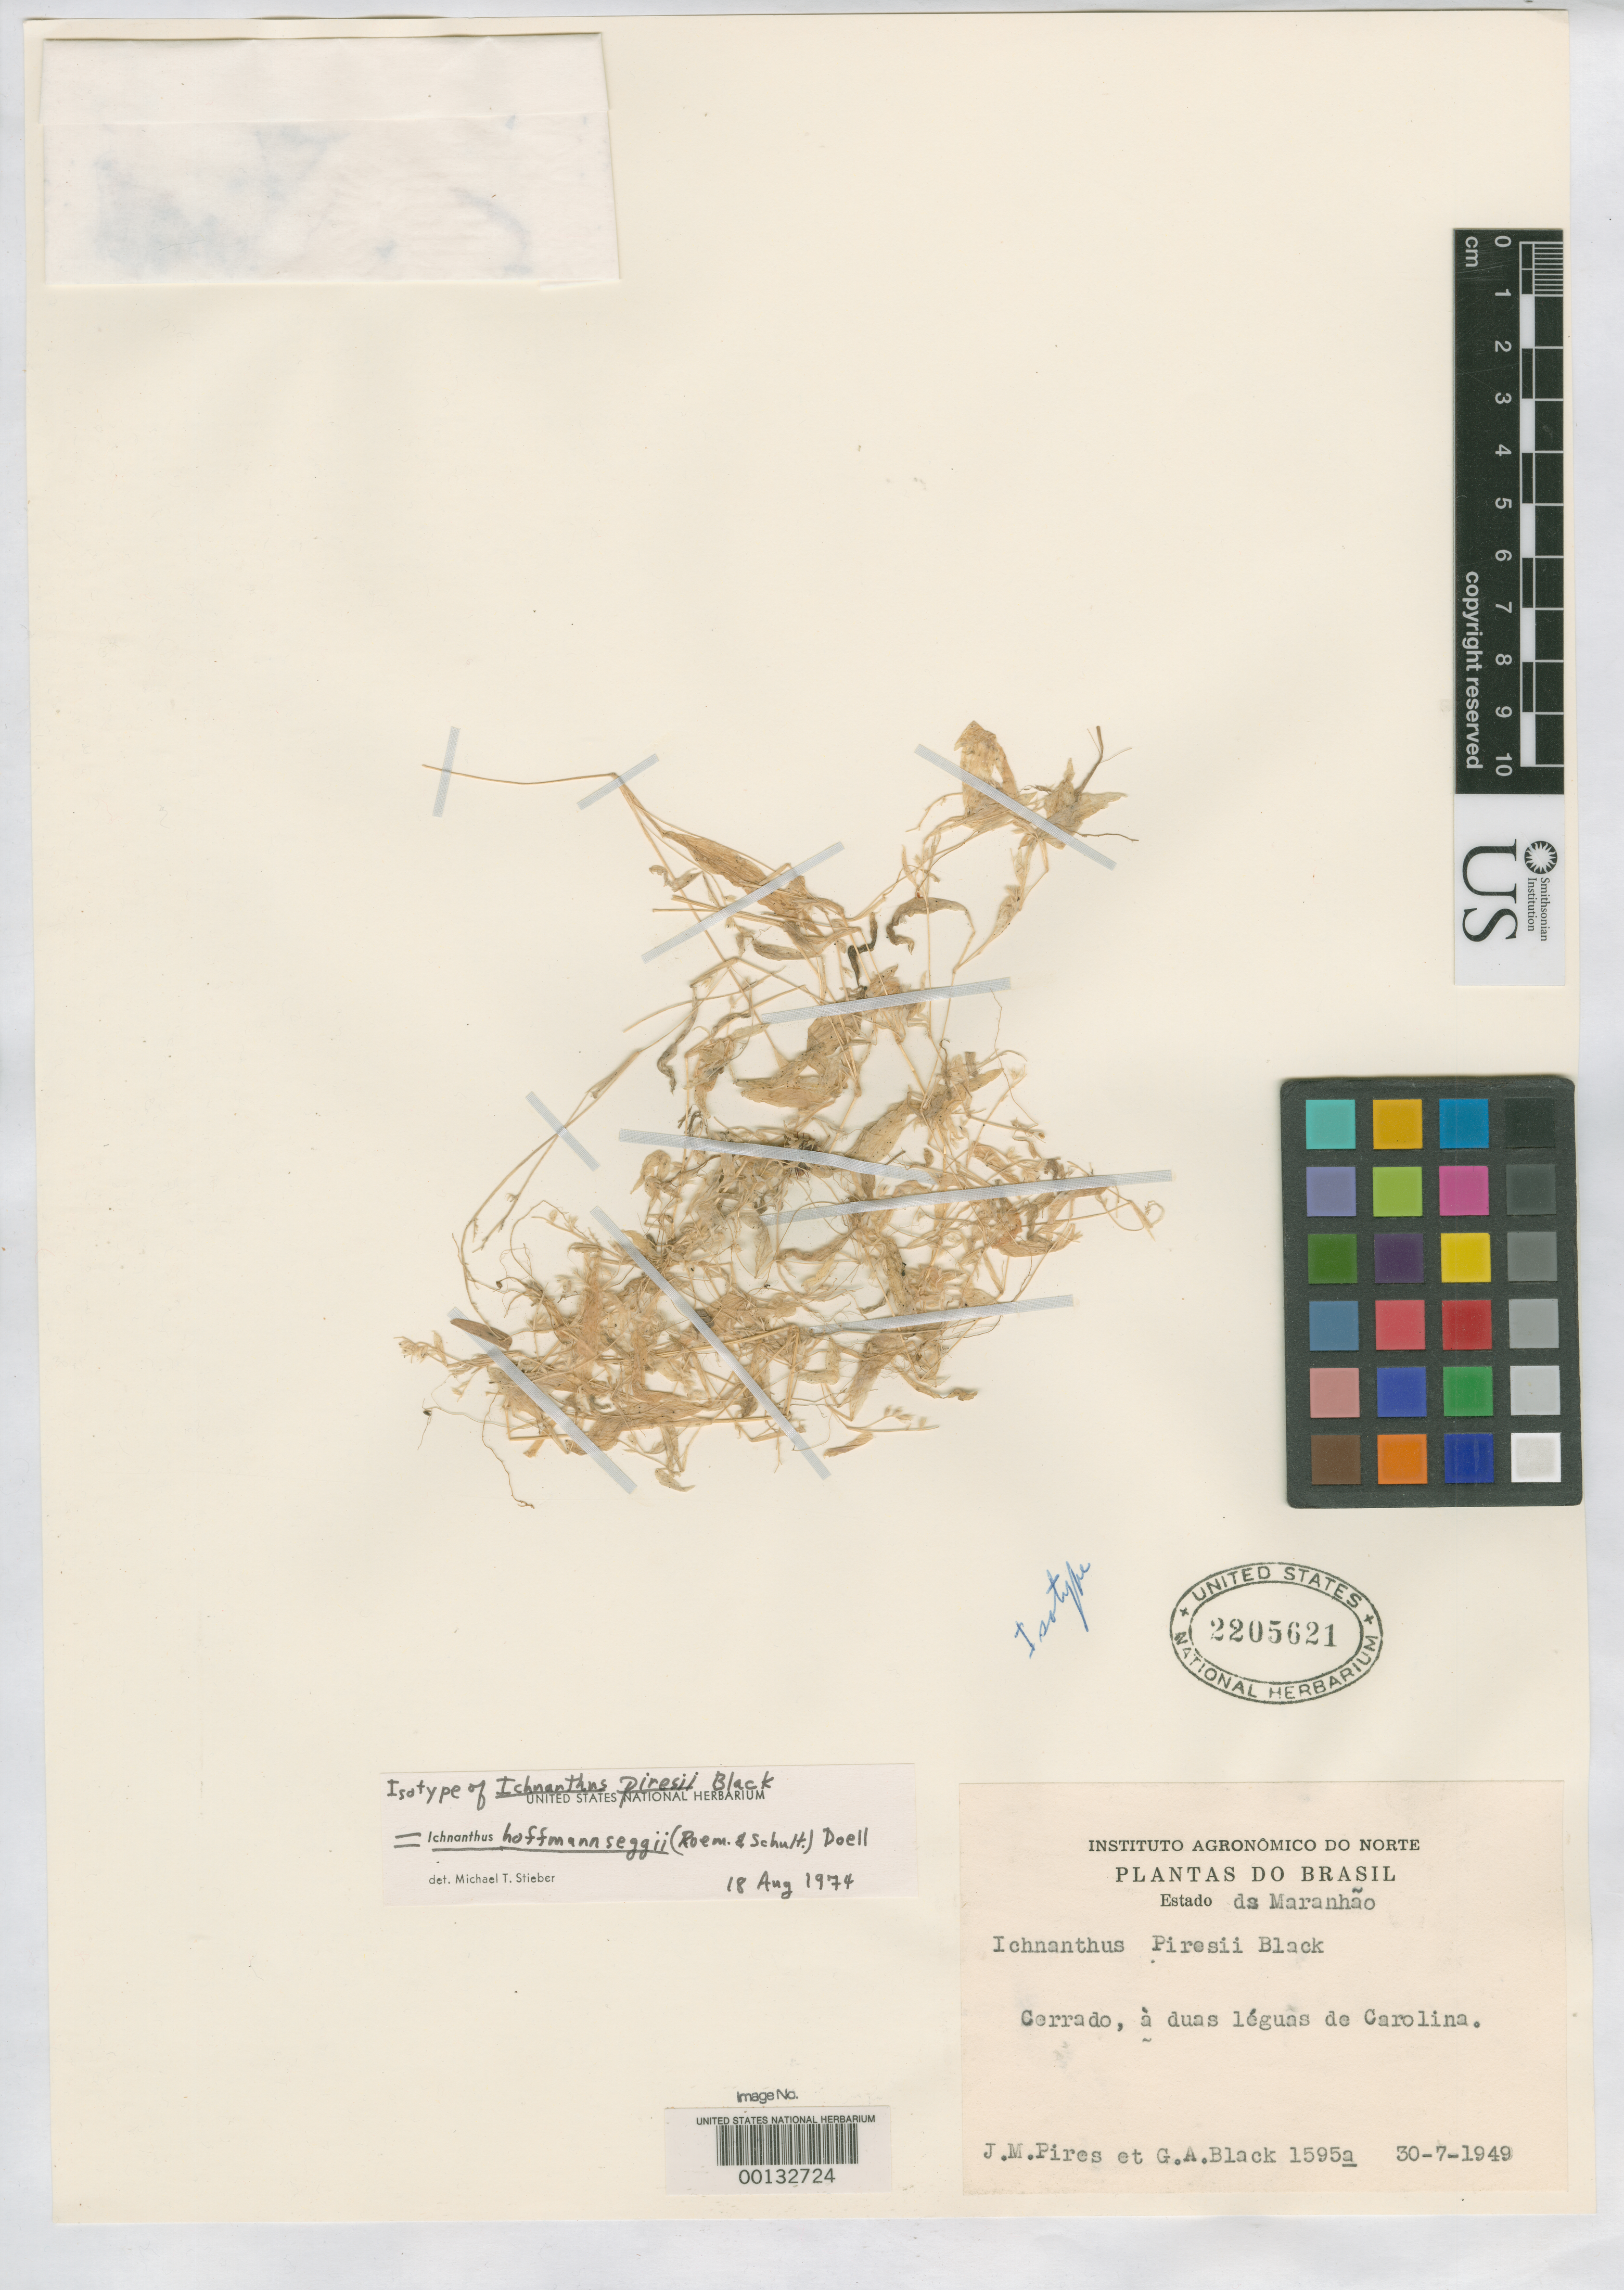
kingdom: Plantae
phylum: Tracheophyta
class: Liliopsida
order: Poales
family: Poaceae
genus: Ichnanthus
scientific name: Ichnanthus piresii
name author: G.A. Black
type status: Isotype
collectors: J. M. Pires & G. A. Black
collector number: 1595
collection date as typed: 30 Jul 1949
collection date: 1949-07-30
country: Brazil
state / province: Maranhão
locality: Serra Malicia, flumine Tocantins, propre Carolina.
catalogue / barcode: US 2205621